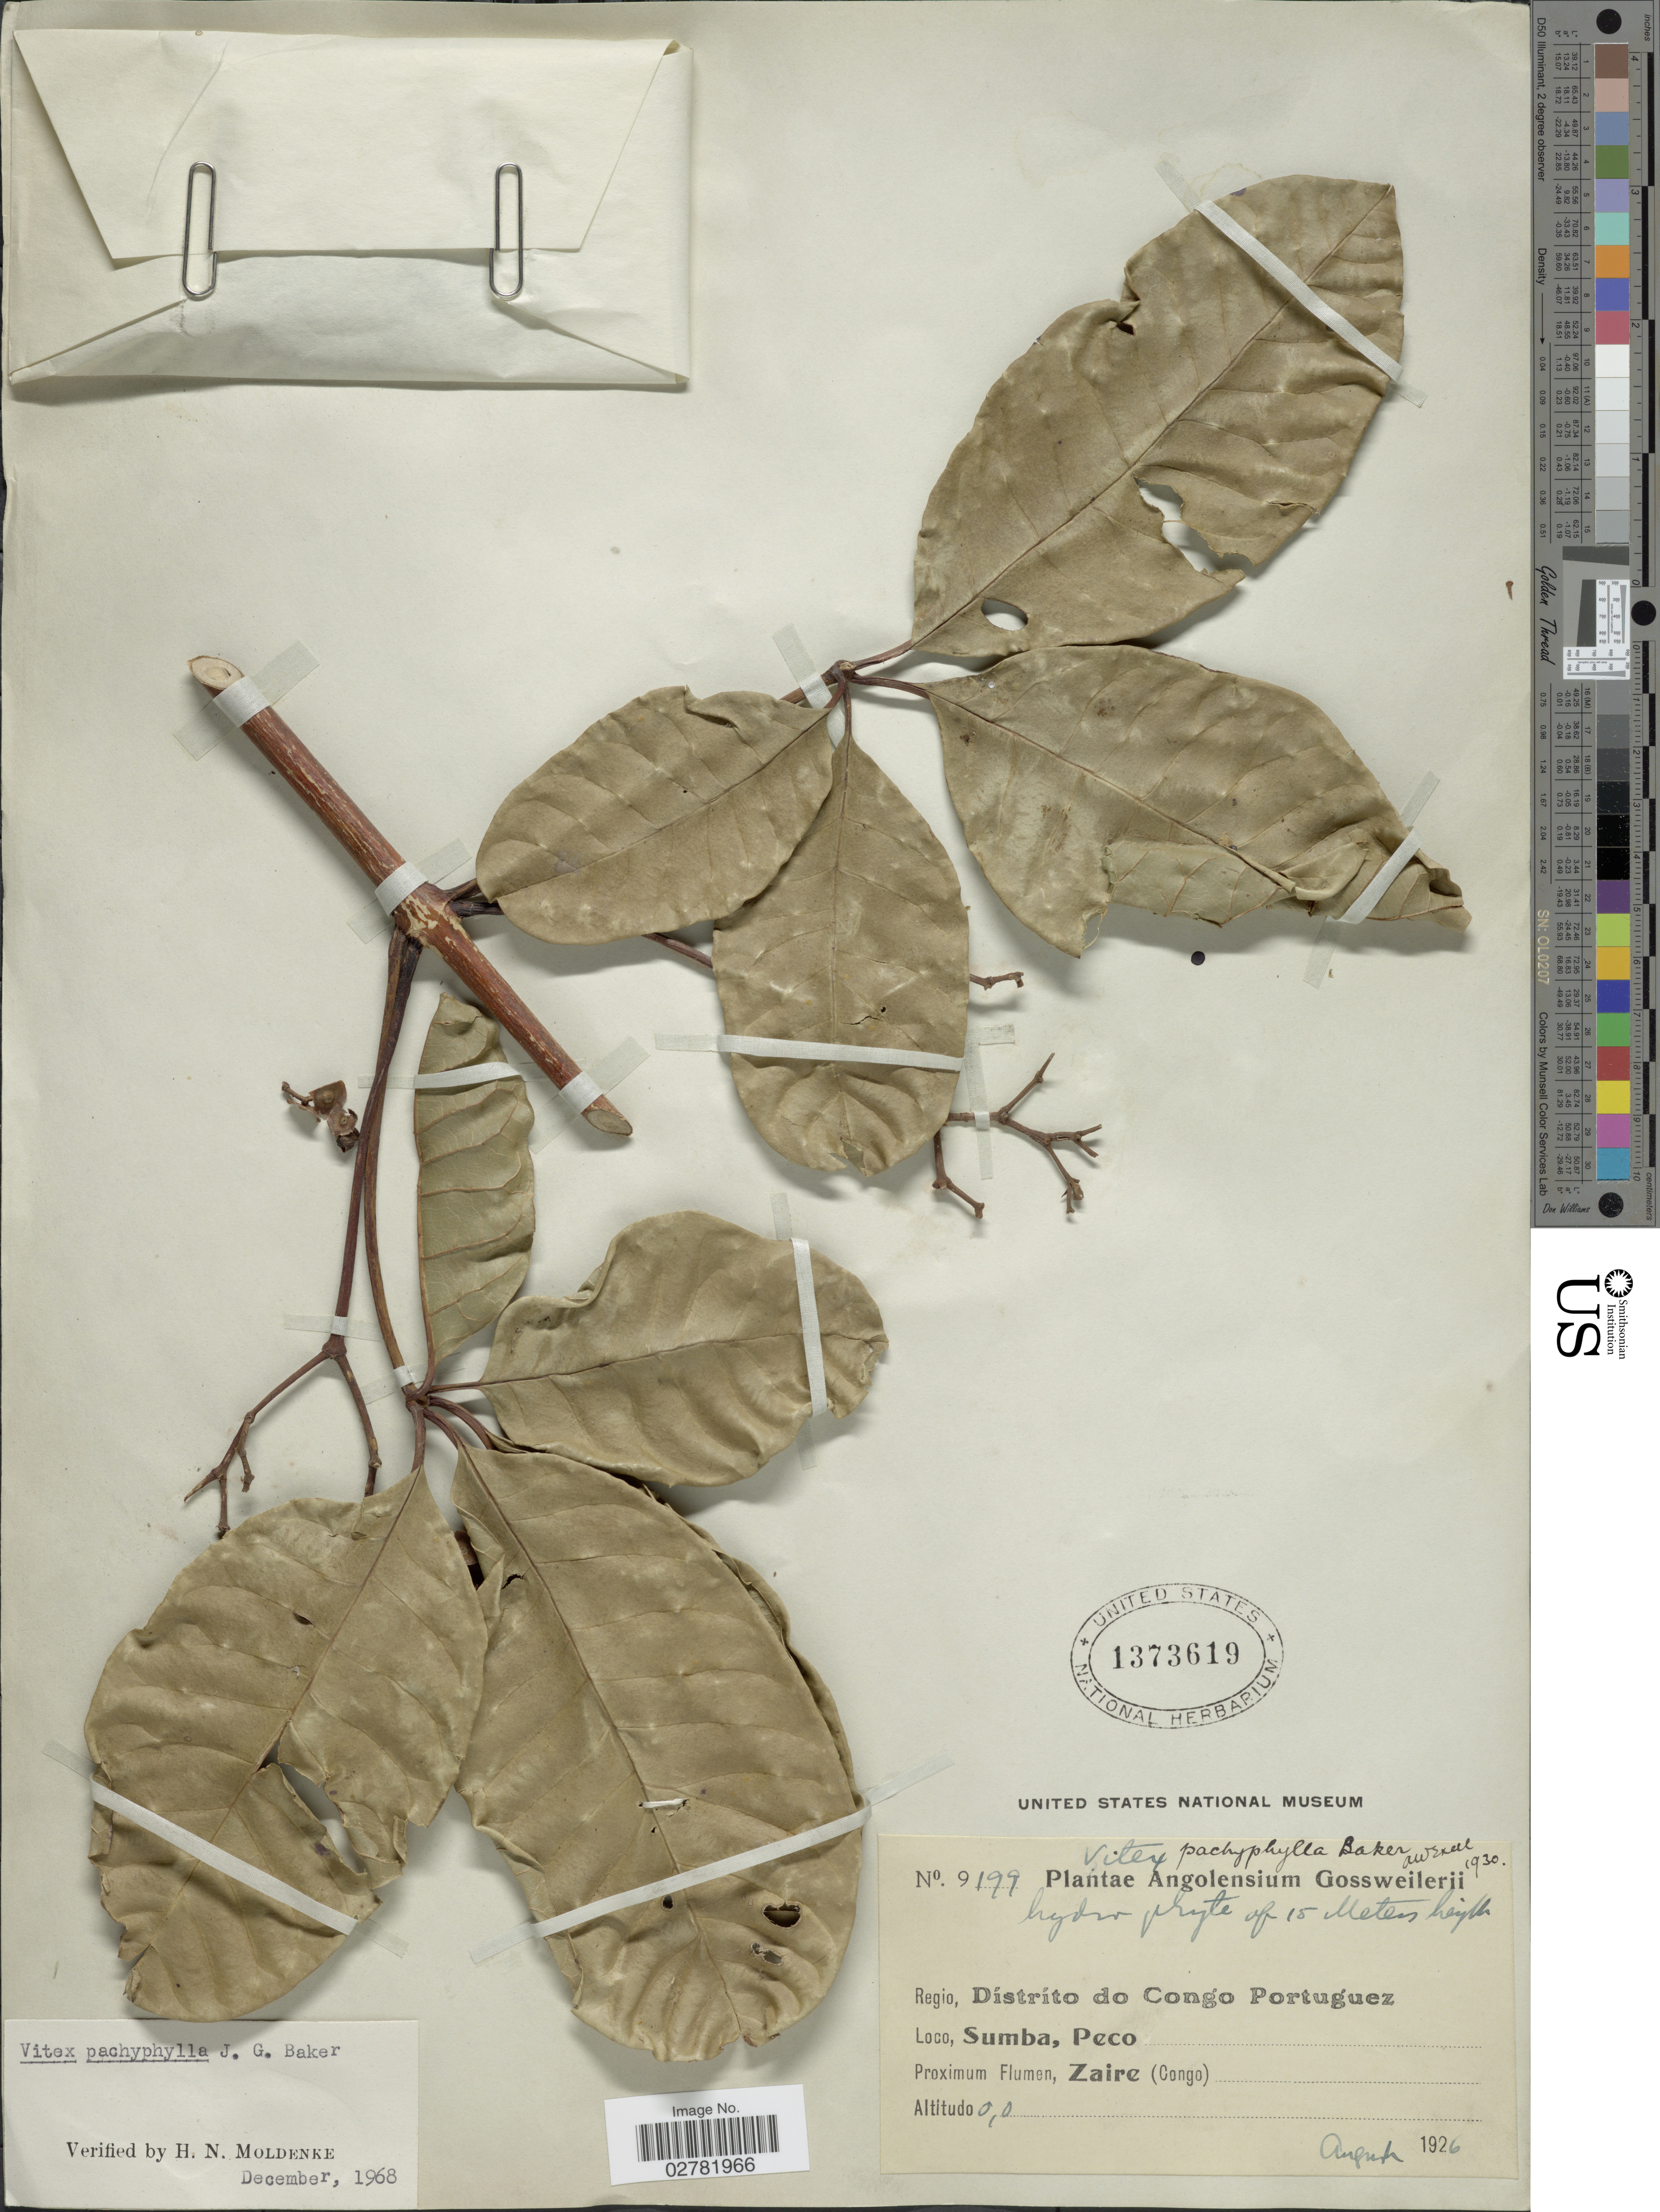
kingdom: Plantae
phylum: Tracheophyta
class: Magnoliopsida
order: Lamiales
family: Lamiaceae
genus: Vitex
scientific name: Vitex pachyphylla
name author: Baker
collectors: -. Gossweiler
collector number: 9199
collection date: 1926-08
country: Angola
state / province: Zaire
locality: Regio, Distrito do Congo Portuguez. Sumba, Peco. Zaire (Congo).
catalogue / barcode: US 1373619